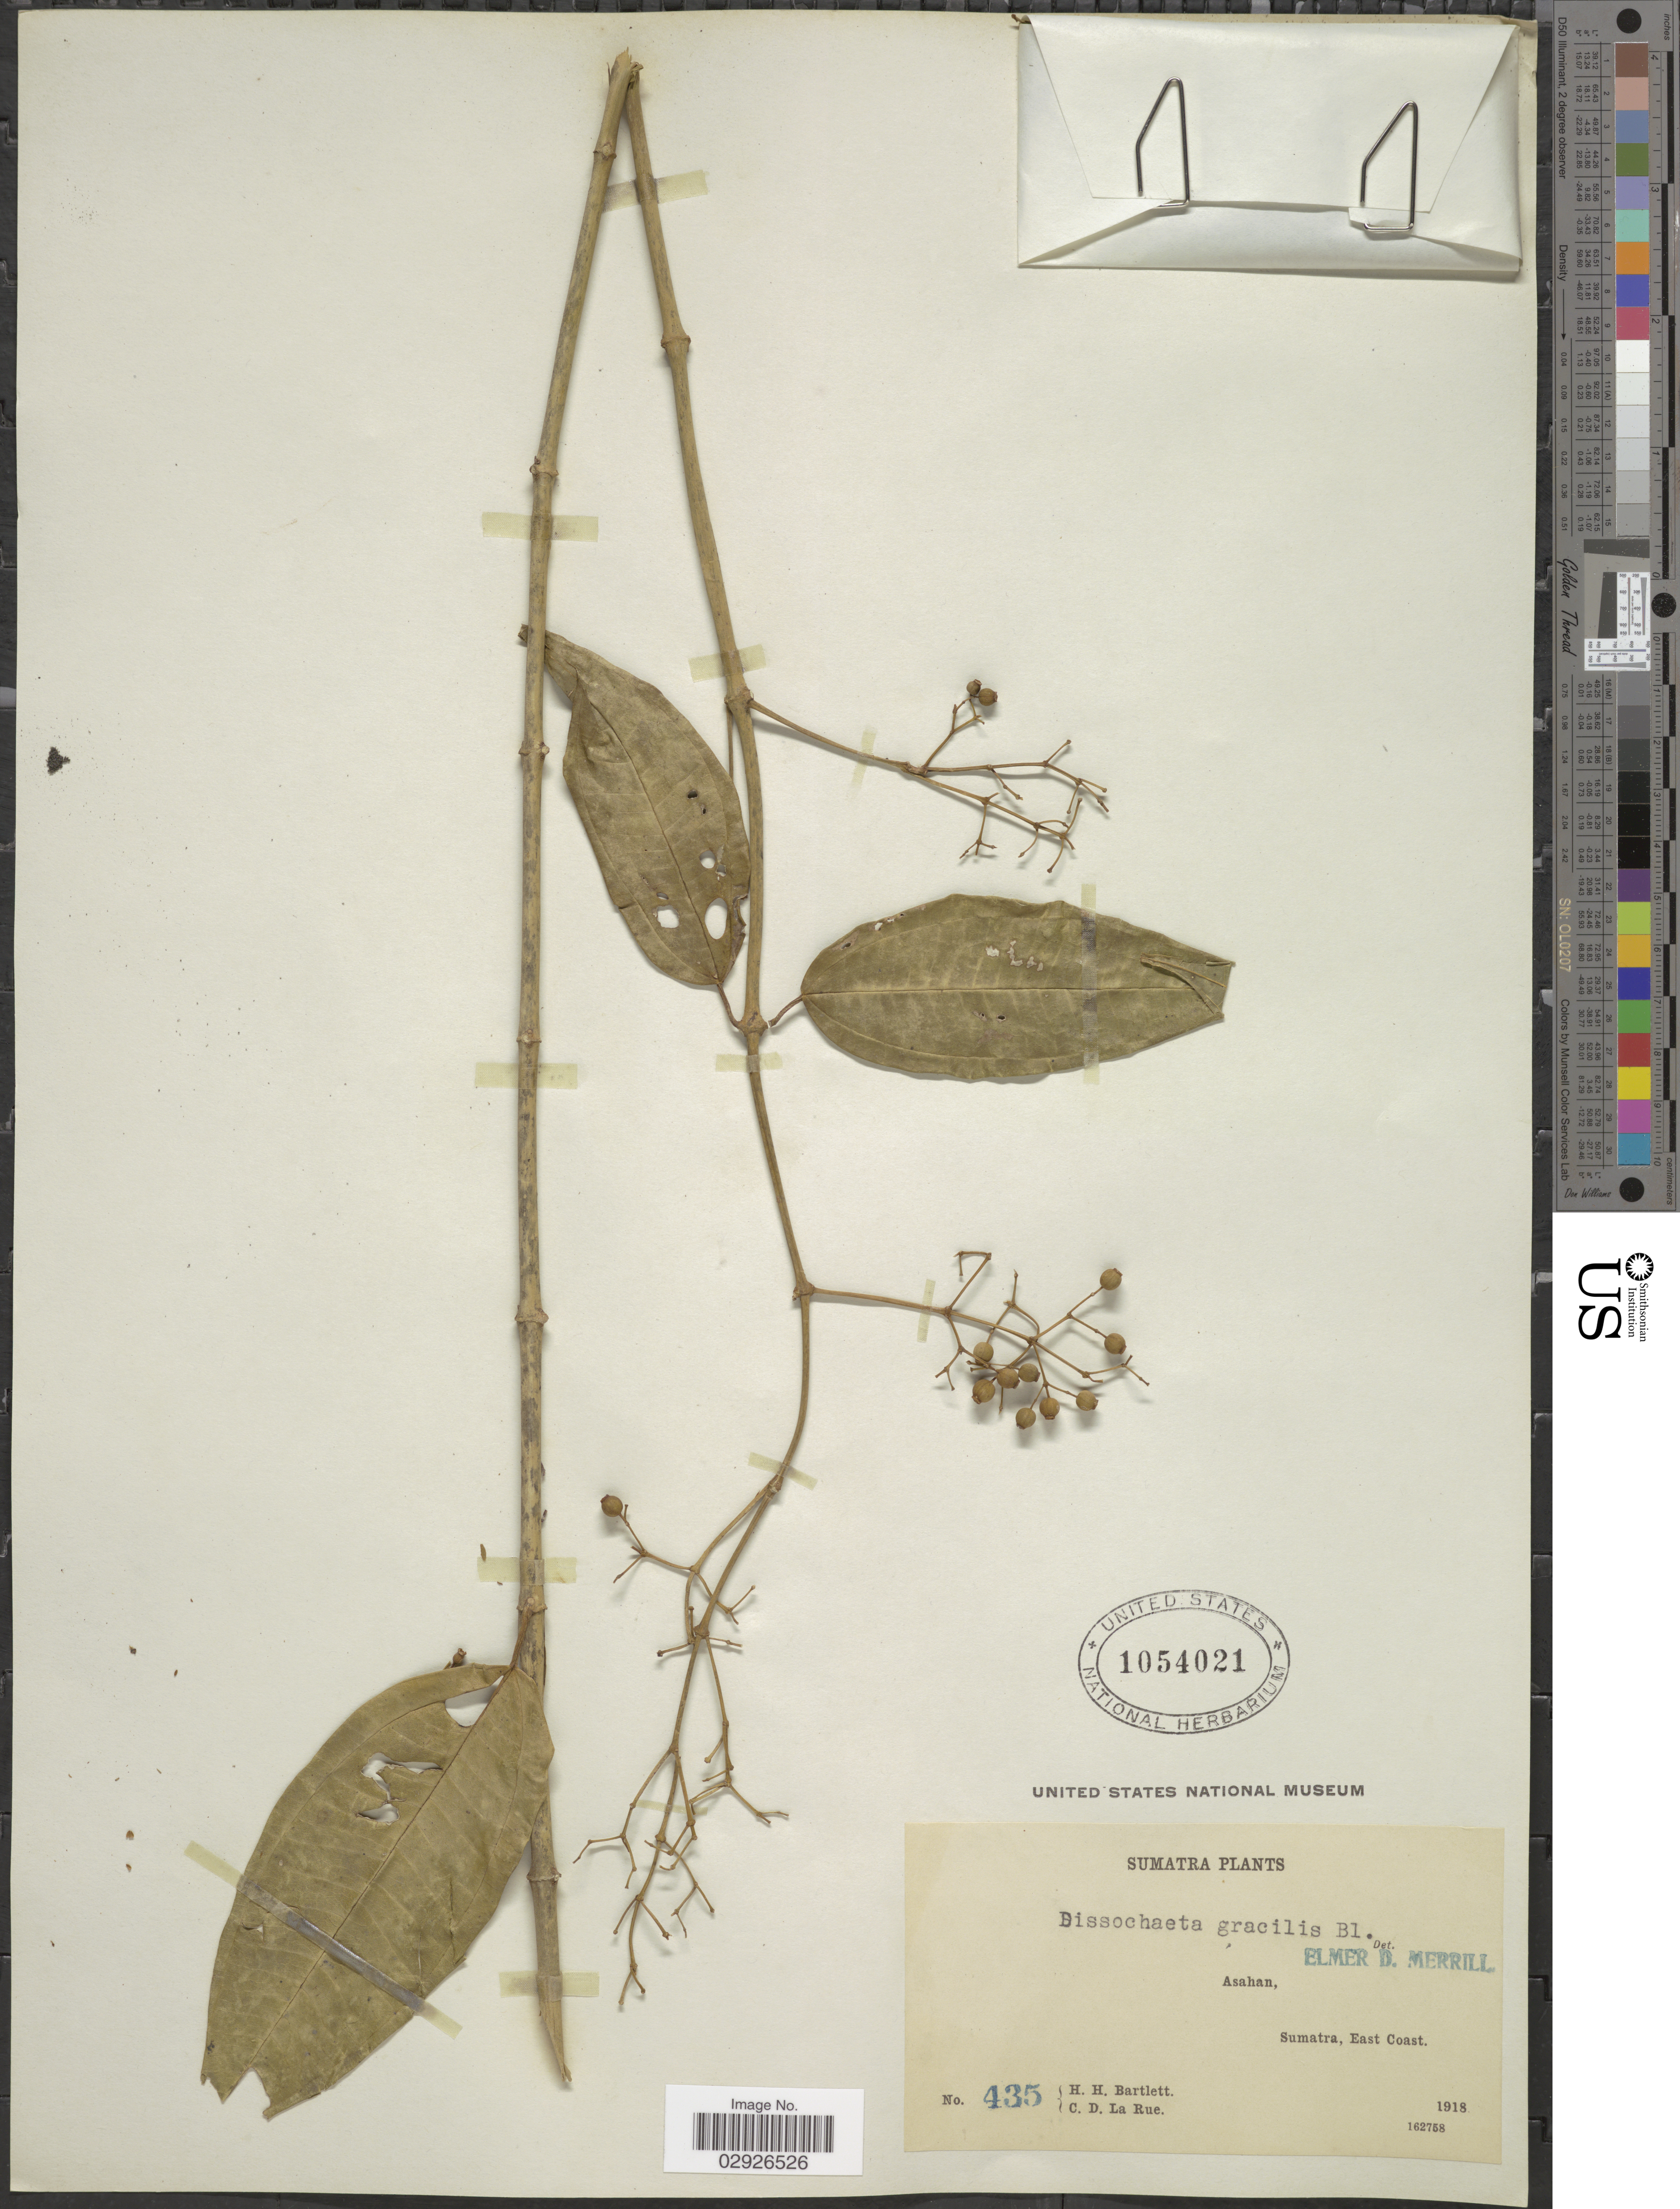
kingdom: Plantae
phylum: Tracheophyta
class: Magnoliopsida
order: Myrtales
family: Melastomataceae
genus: Dissochaeta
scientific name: Dissochaeta gracilis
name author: Blume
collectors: H. H. Bartlett & C. La Rue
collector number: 435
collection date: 1918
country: Indonesia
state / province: Sumatra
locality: Asahan, East Coast.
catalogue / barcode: US 1054021